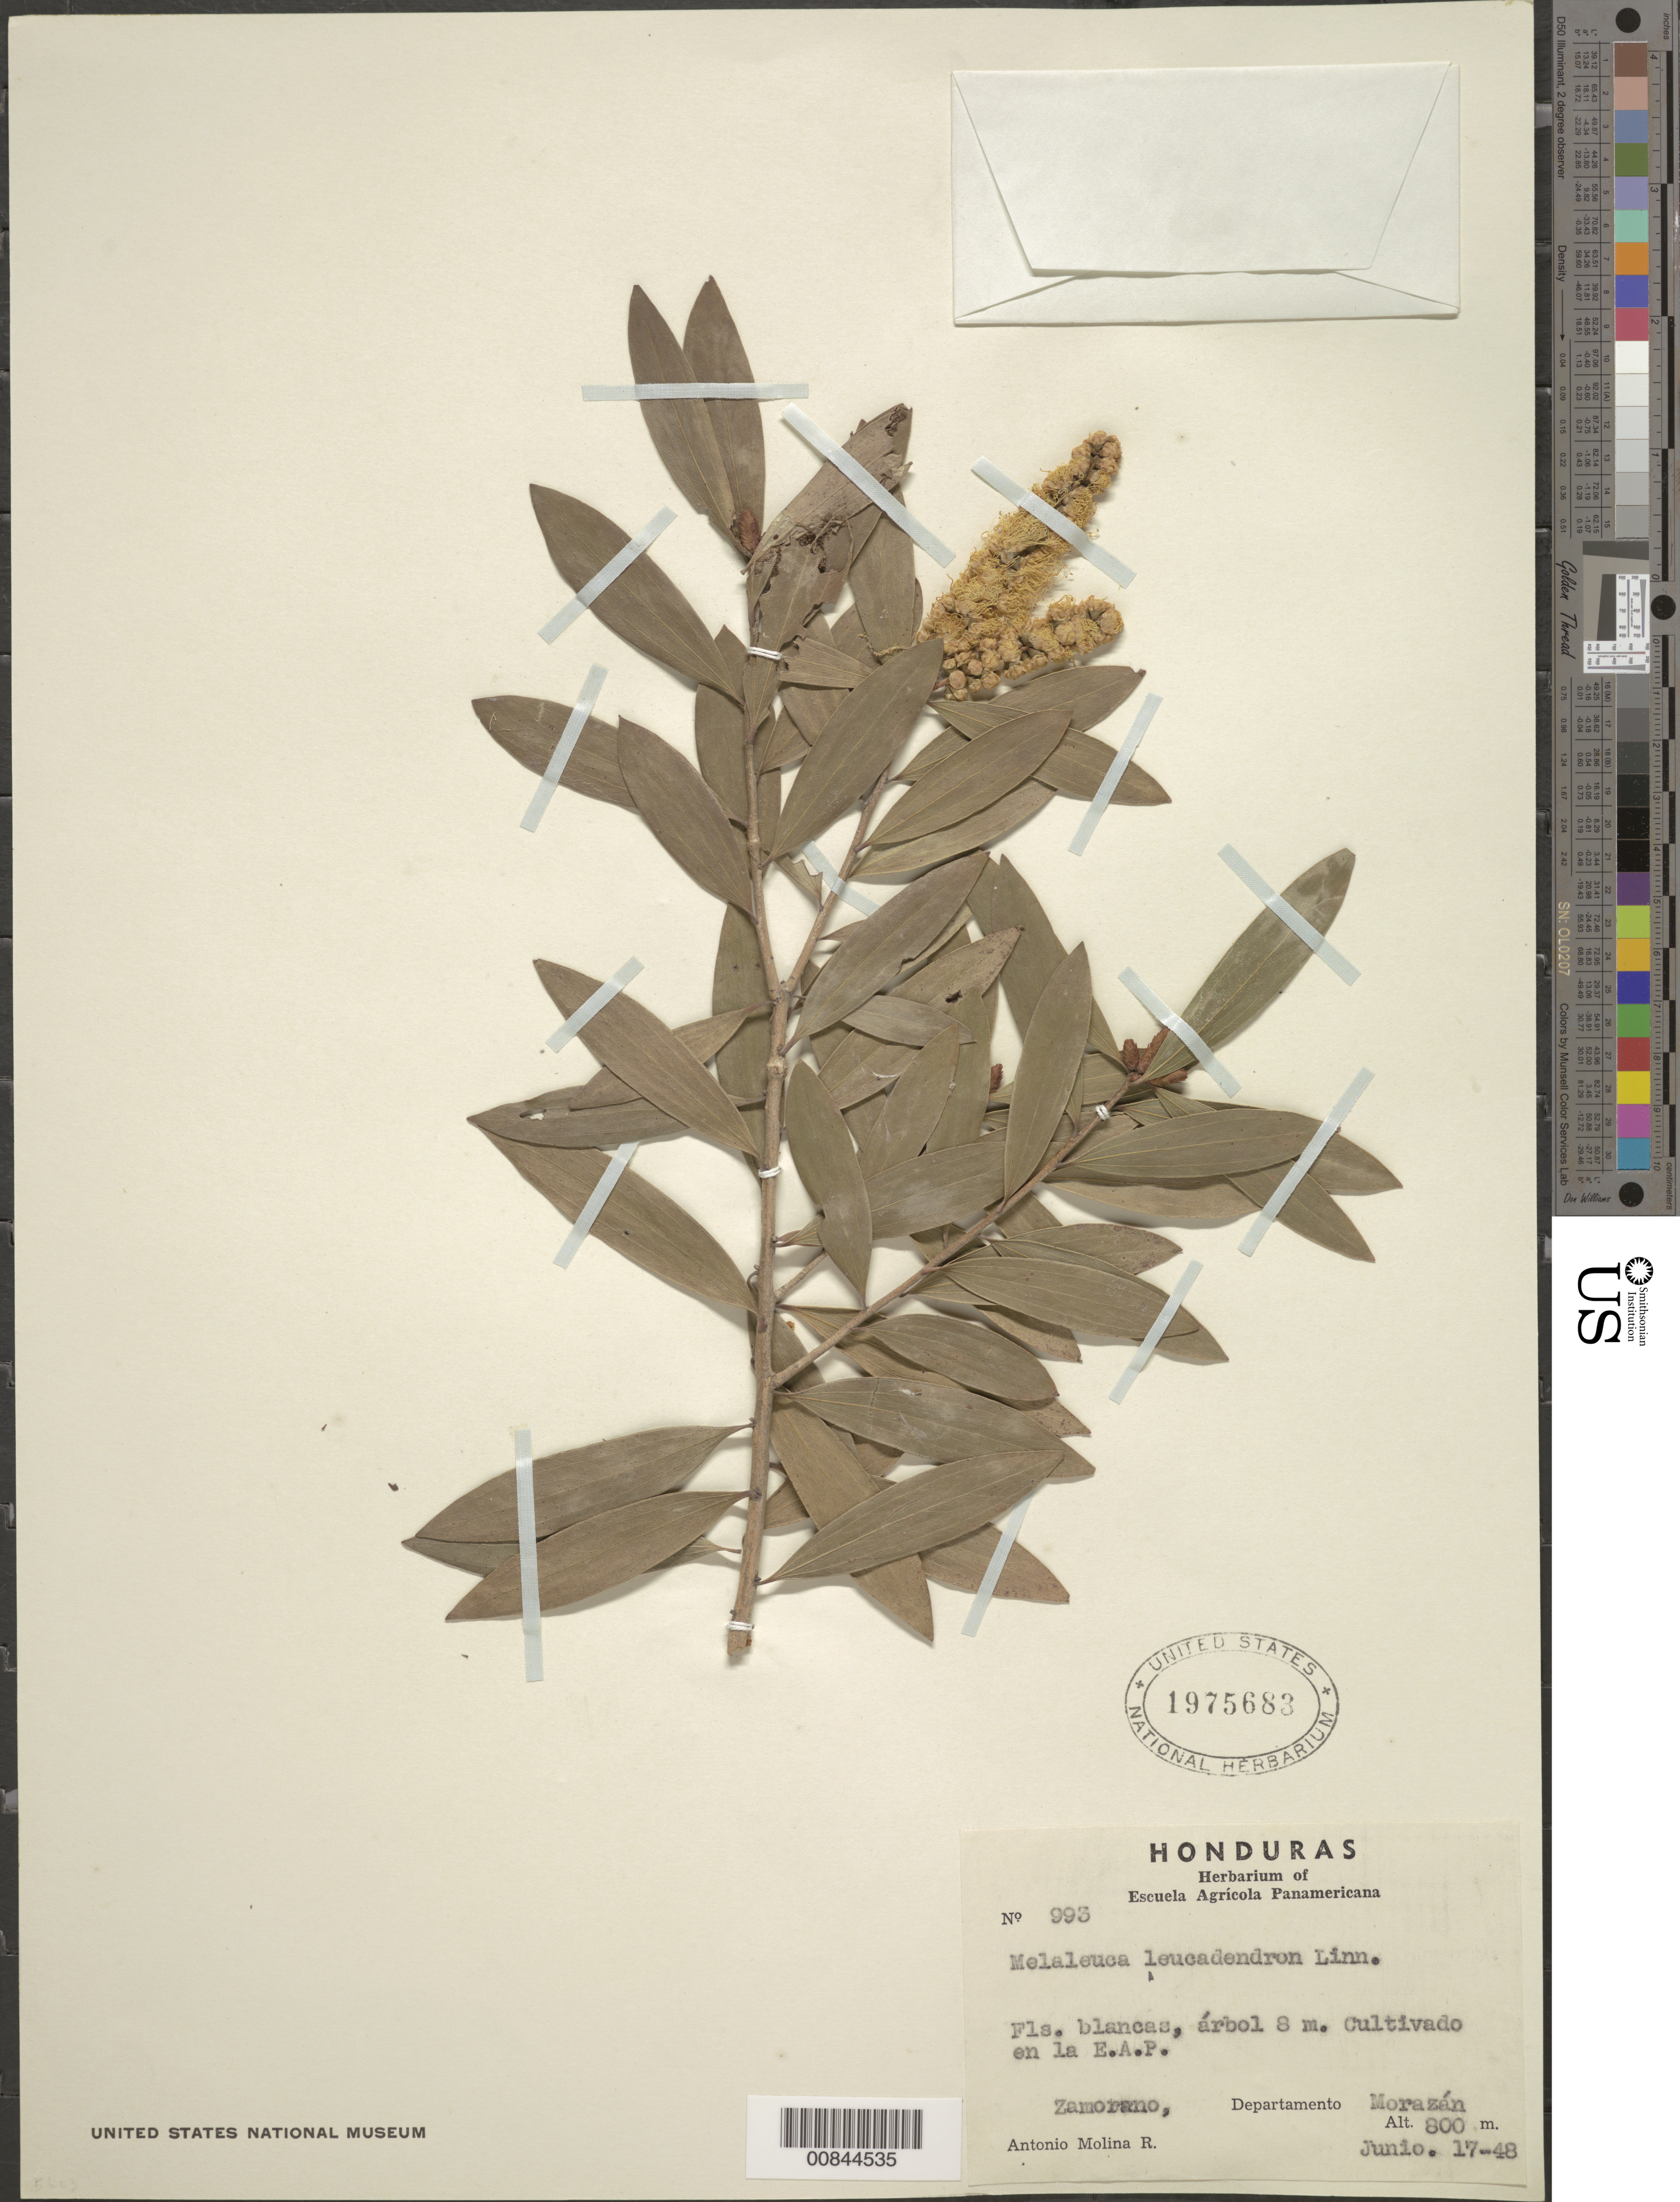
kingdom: Plantae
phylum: Tracheophyta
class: Magnoliopsida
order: Myrtales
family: Myrtaceae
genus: Melaleuca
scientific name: Melaleuca leucadendra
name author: (L.) L.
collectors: A. Molina R.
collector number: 993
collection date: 1948-06-17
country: Honduras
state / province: Fco. Morazán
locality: Zamorano.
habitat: Cultivado en la E.A.P.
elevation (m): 800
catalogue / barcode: US 1975683